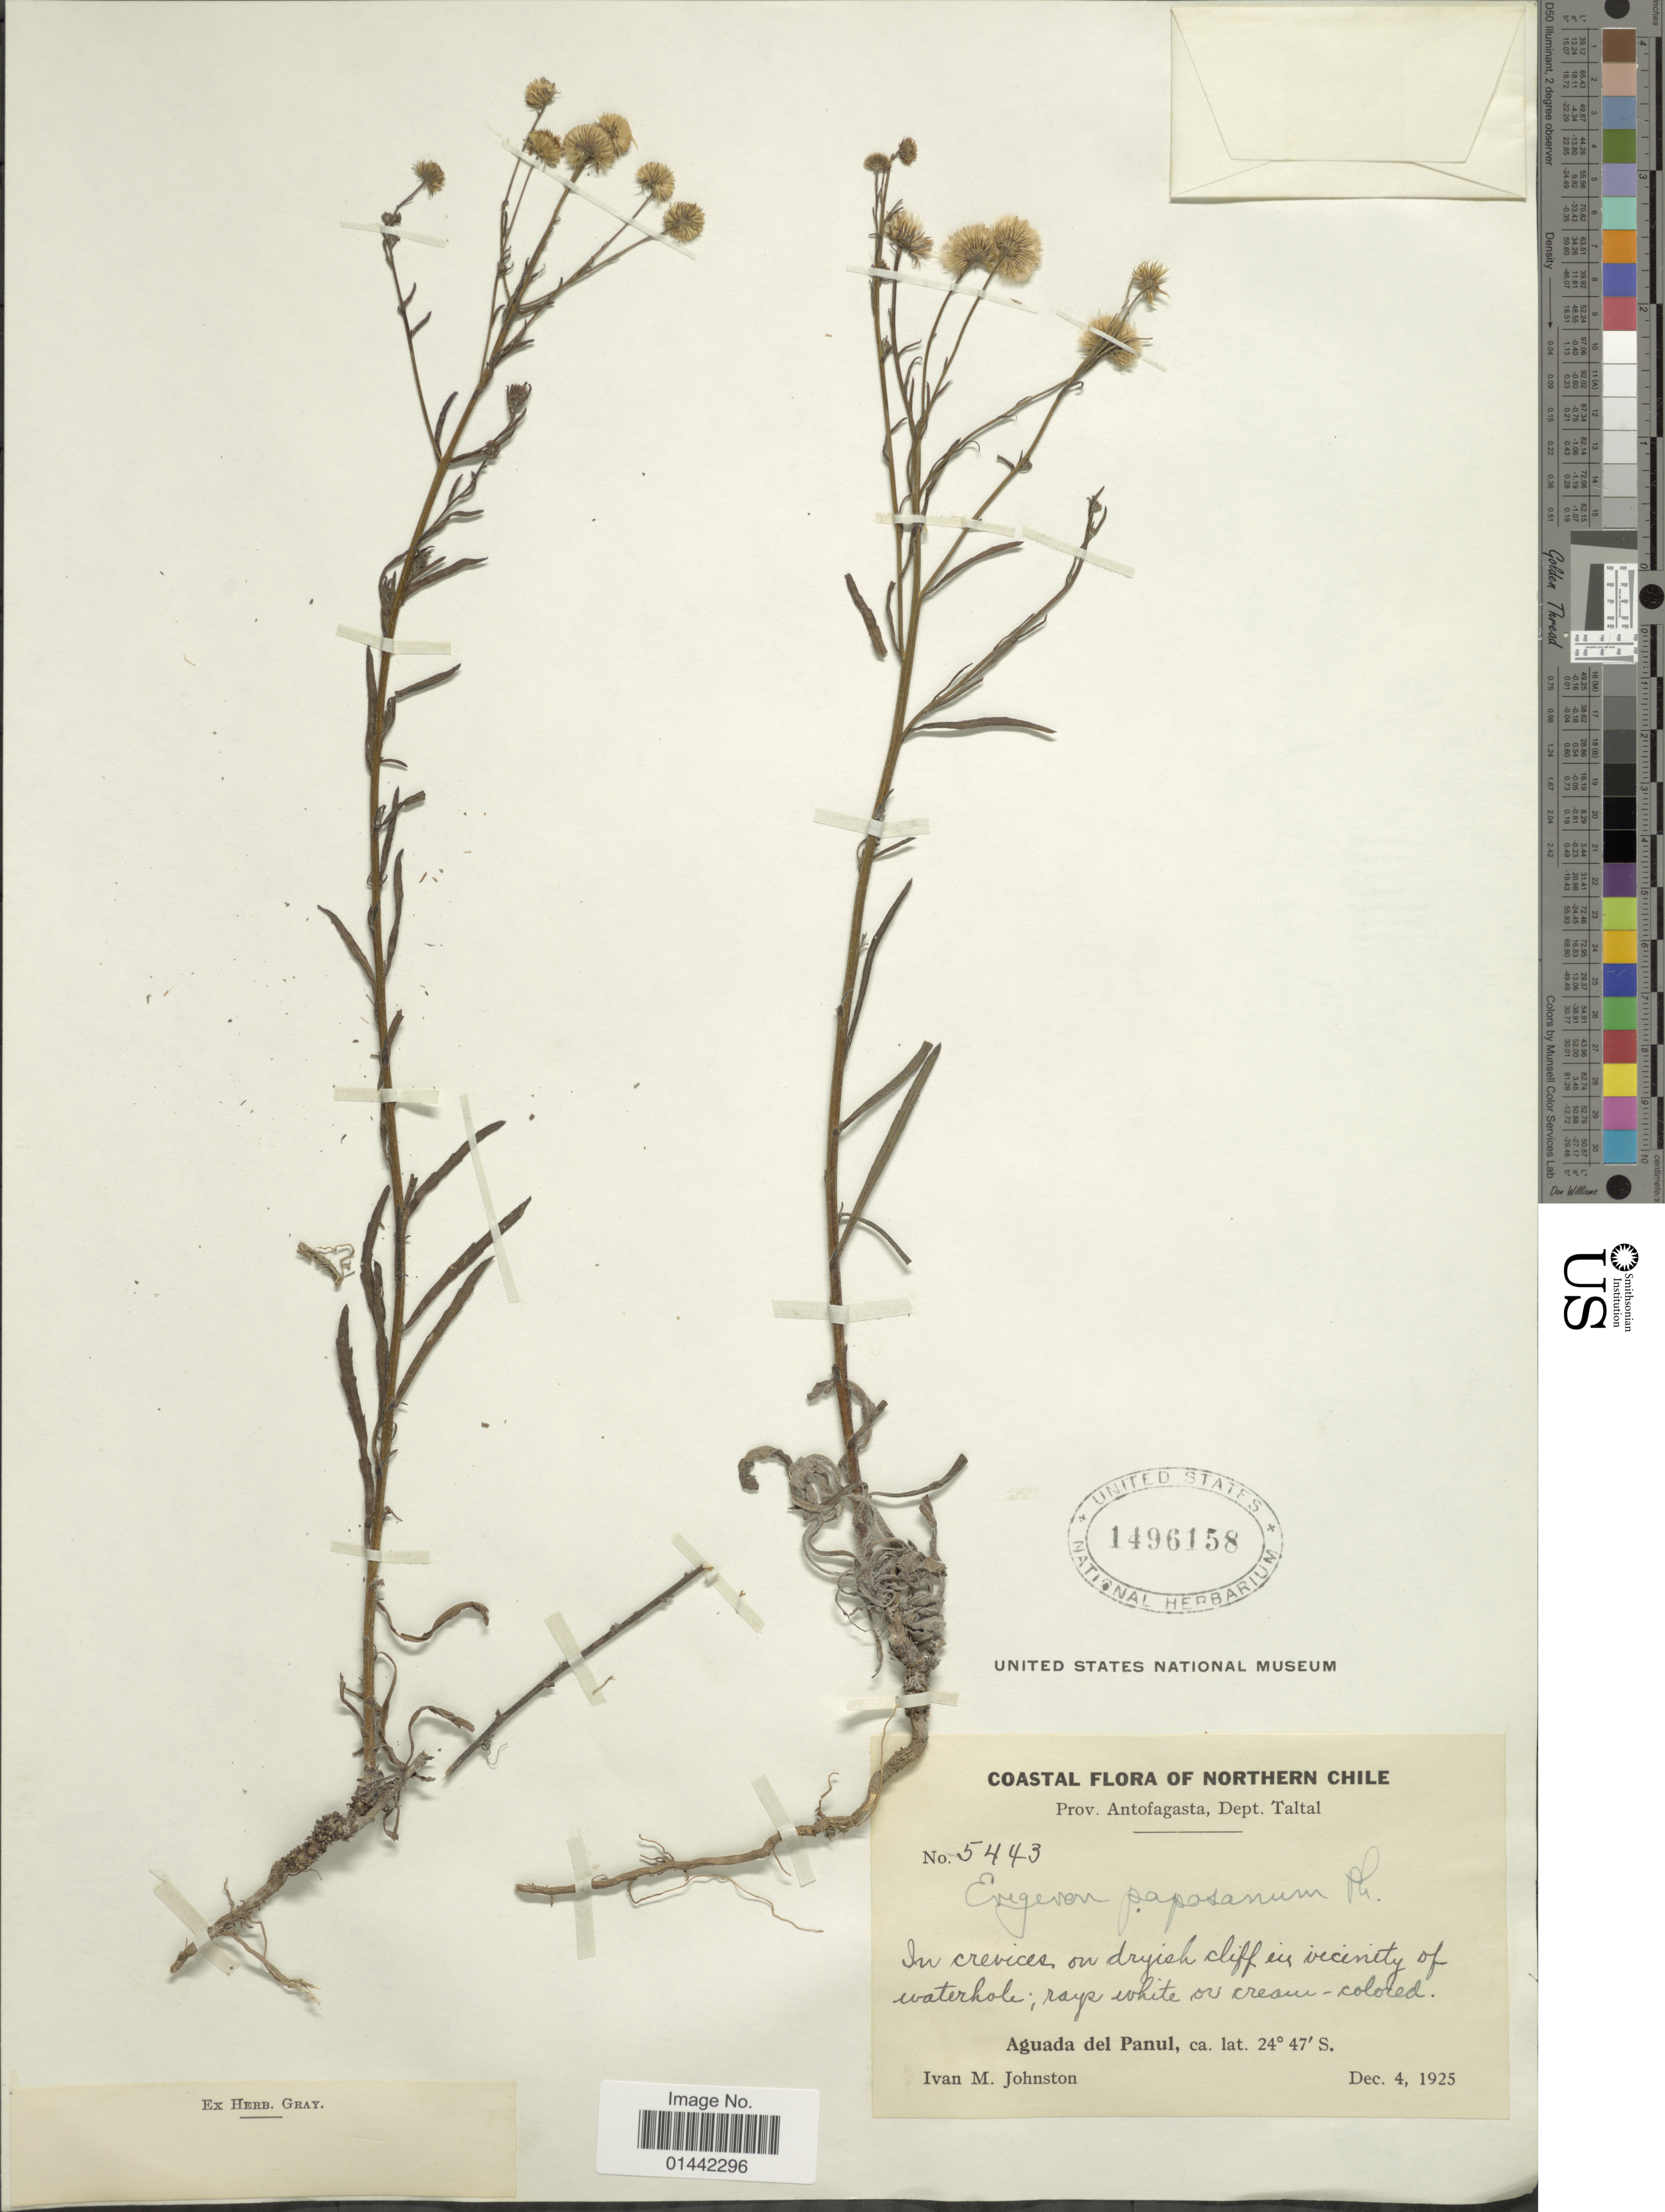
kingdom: Plantae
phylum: Tracheophyta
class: Magnoliopsida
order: Asterales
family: Asteraceae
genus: Erigeron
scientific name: Erigeron paposanus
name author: Phil.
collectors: I.M. Johnston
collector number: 5443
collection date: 1925-12-04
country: Chile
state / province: Antofagasta (II)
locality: Coastal of Northern Chile, in crevices on dryish cliffs in vicinity of waterhole, Aguada del Panul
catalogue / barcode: US 1496158